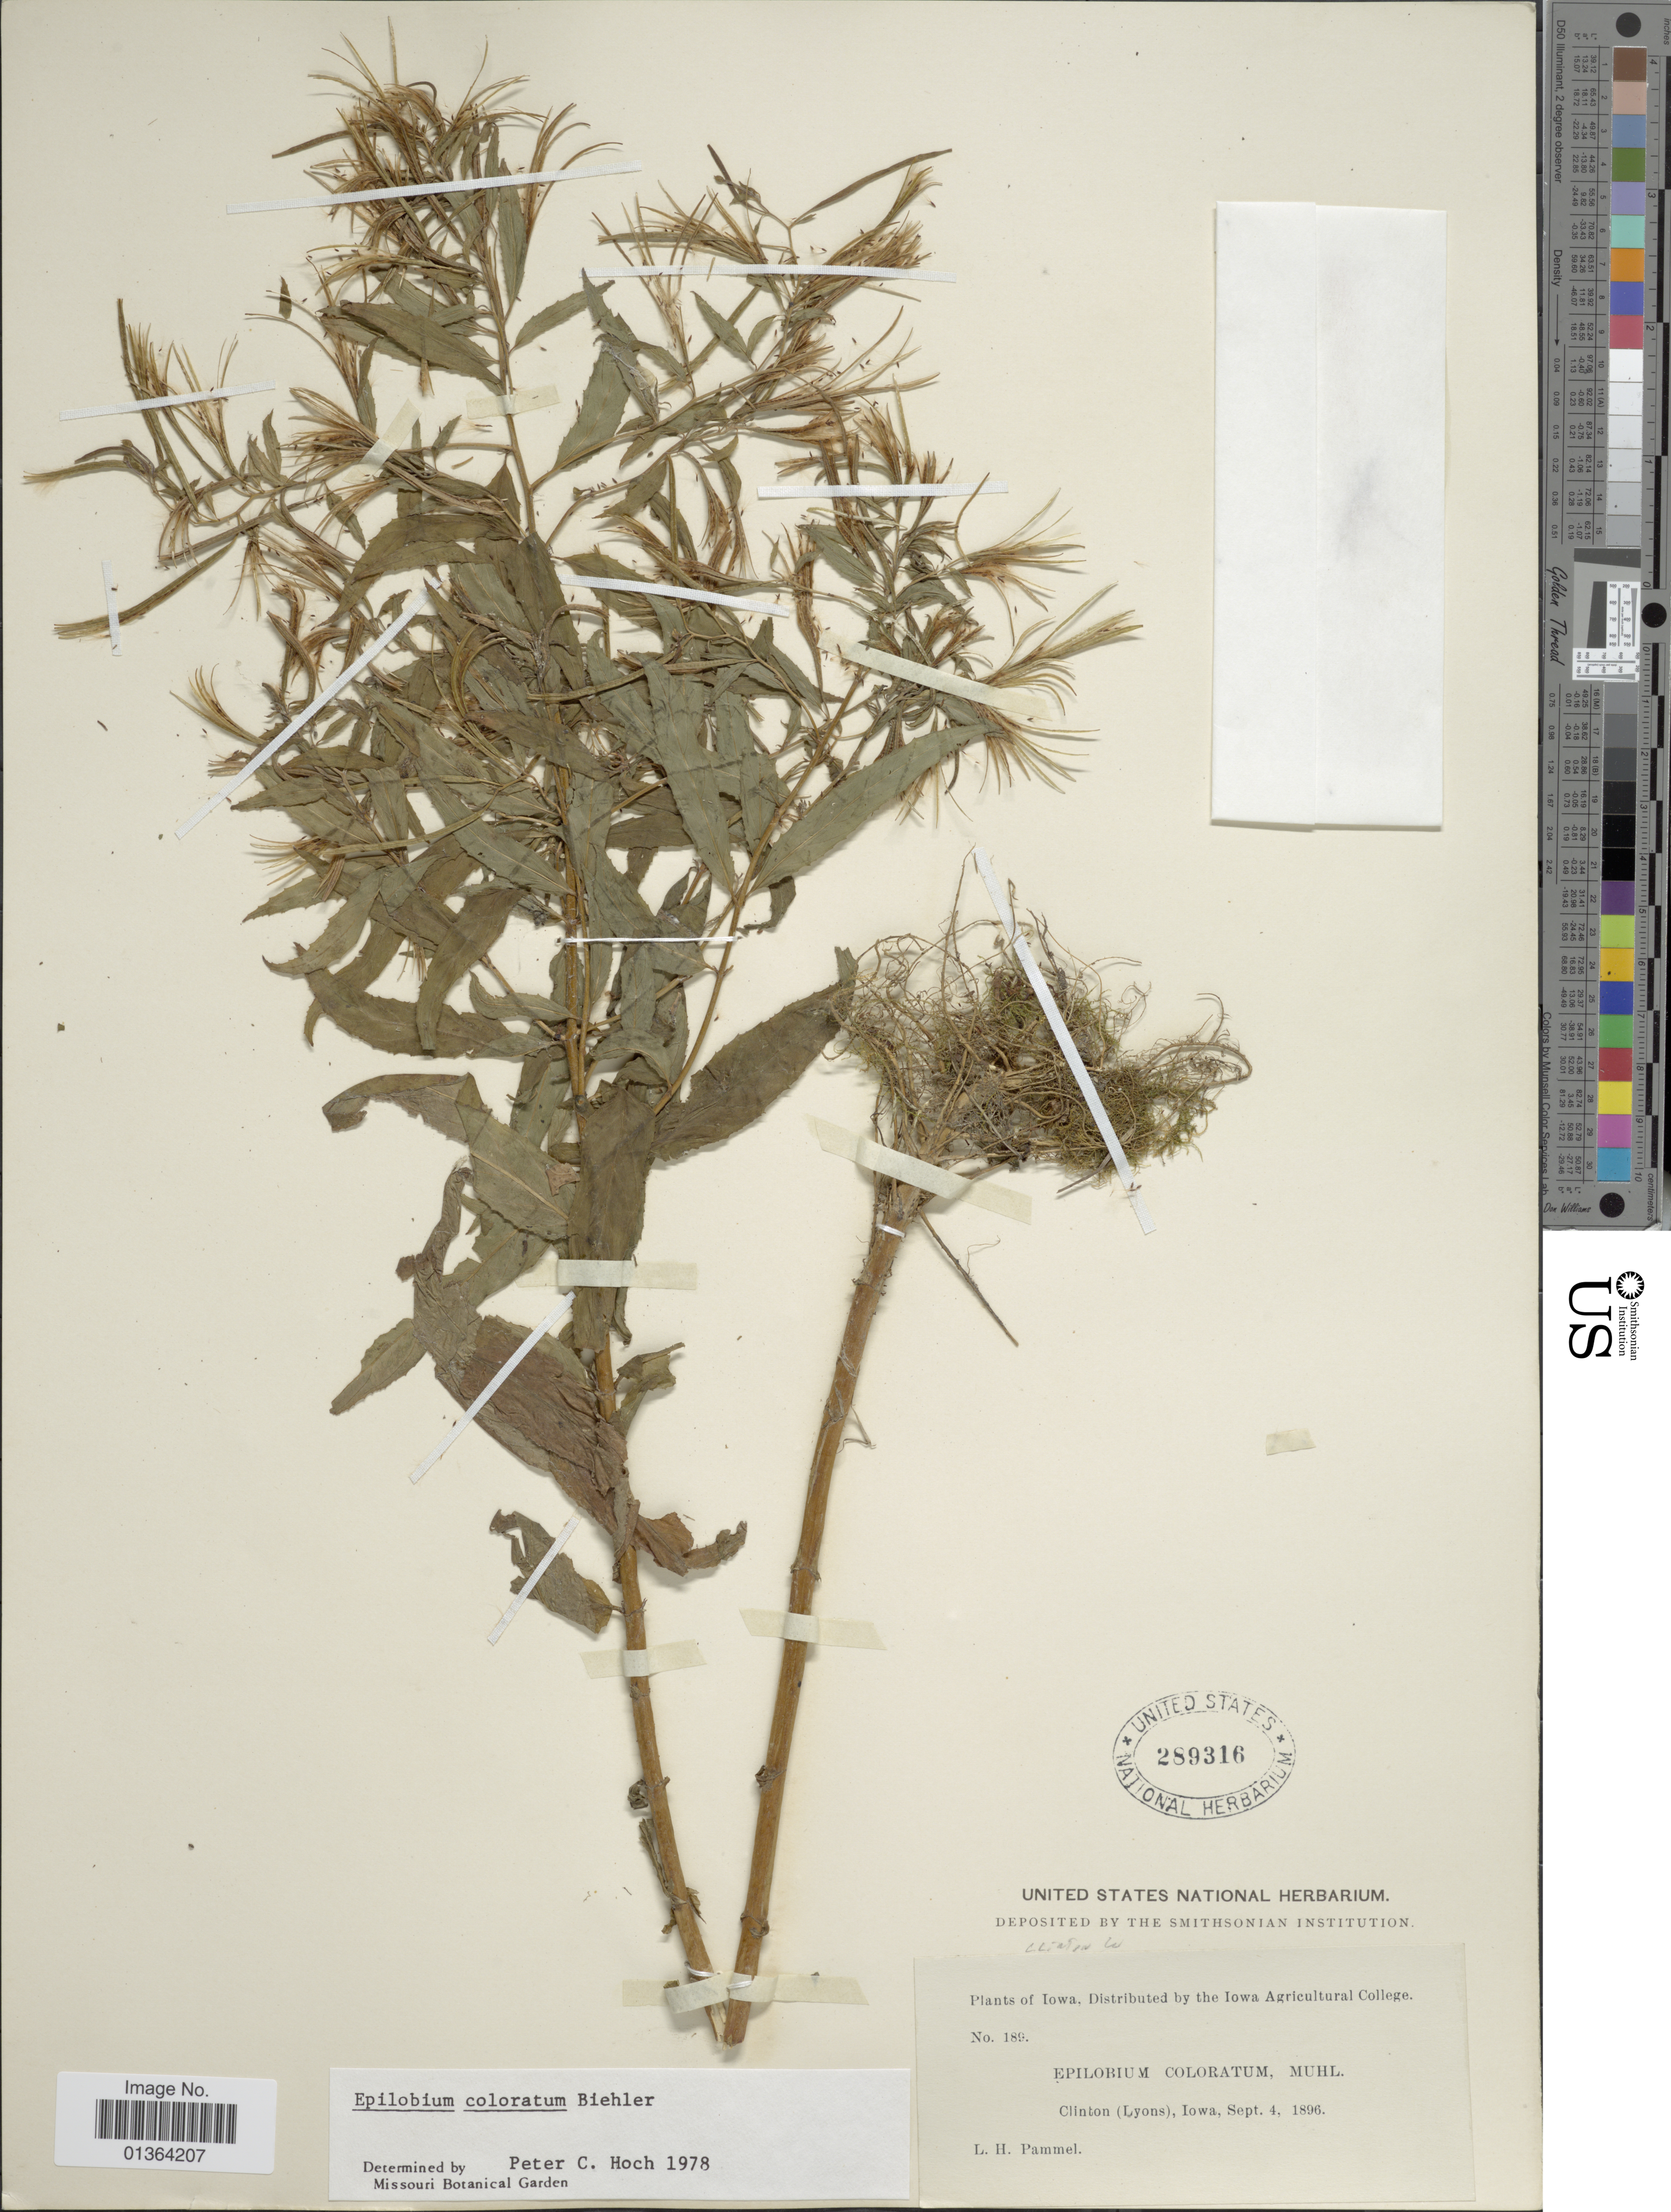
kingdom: Plantae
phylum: Tracheophyta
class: Magnoliopsida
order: Myrtales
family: Onagraceae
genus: Epilobium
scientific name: Epilobium coloratum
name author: Biehler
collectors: L. Pammel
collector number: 189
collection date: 1896-09-04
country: United States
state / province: Iowa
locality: Clinton (Lyons).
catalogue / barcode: US 289316